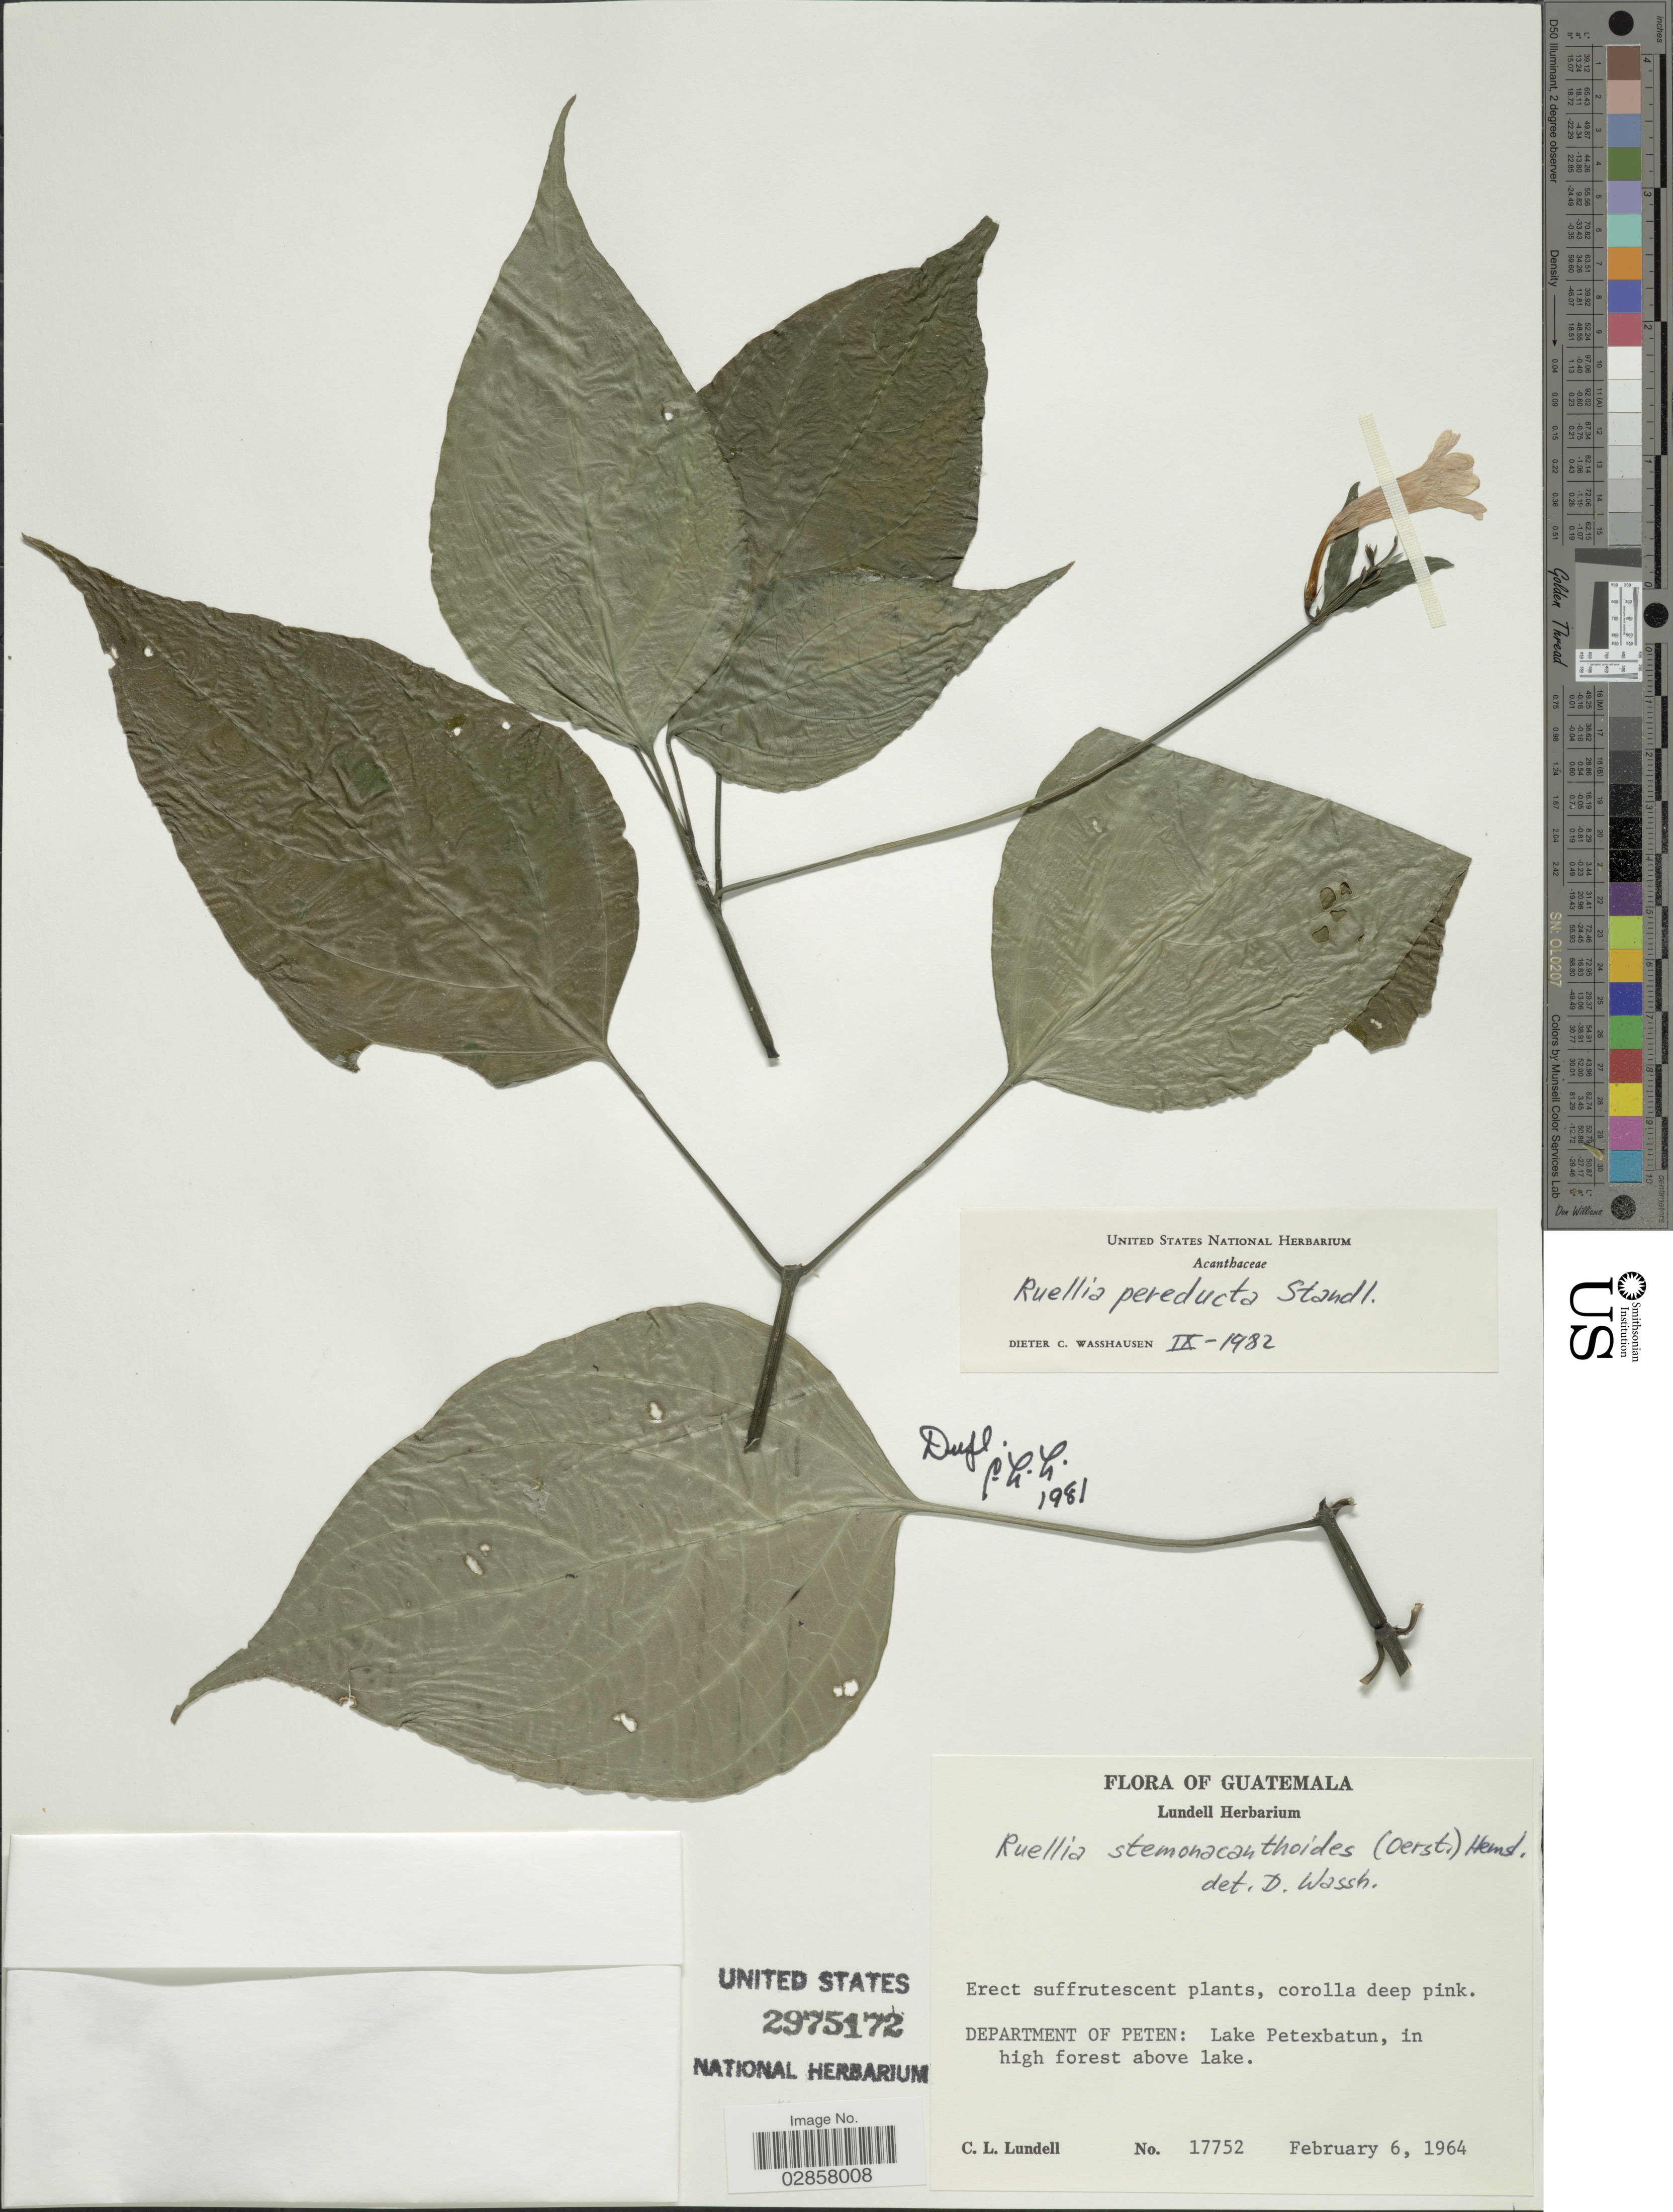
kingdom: Plantae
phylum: Tracheophyta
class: Magnoliopsida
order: Lamiales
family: Acanthaceae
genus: Ruellia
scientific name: Ruellia pereducta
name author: Standl. ex Lundell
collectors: C. L. Lundell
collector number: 17752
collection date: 1964-02-06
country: Guatemala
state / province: El Petén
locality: Department of Peten: Lake Petexbatun, in high forest above lake.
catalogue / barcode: US 2975172